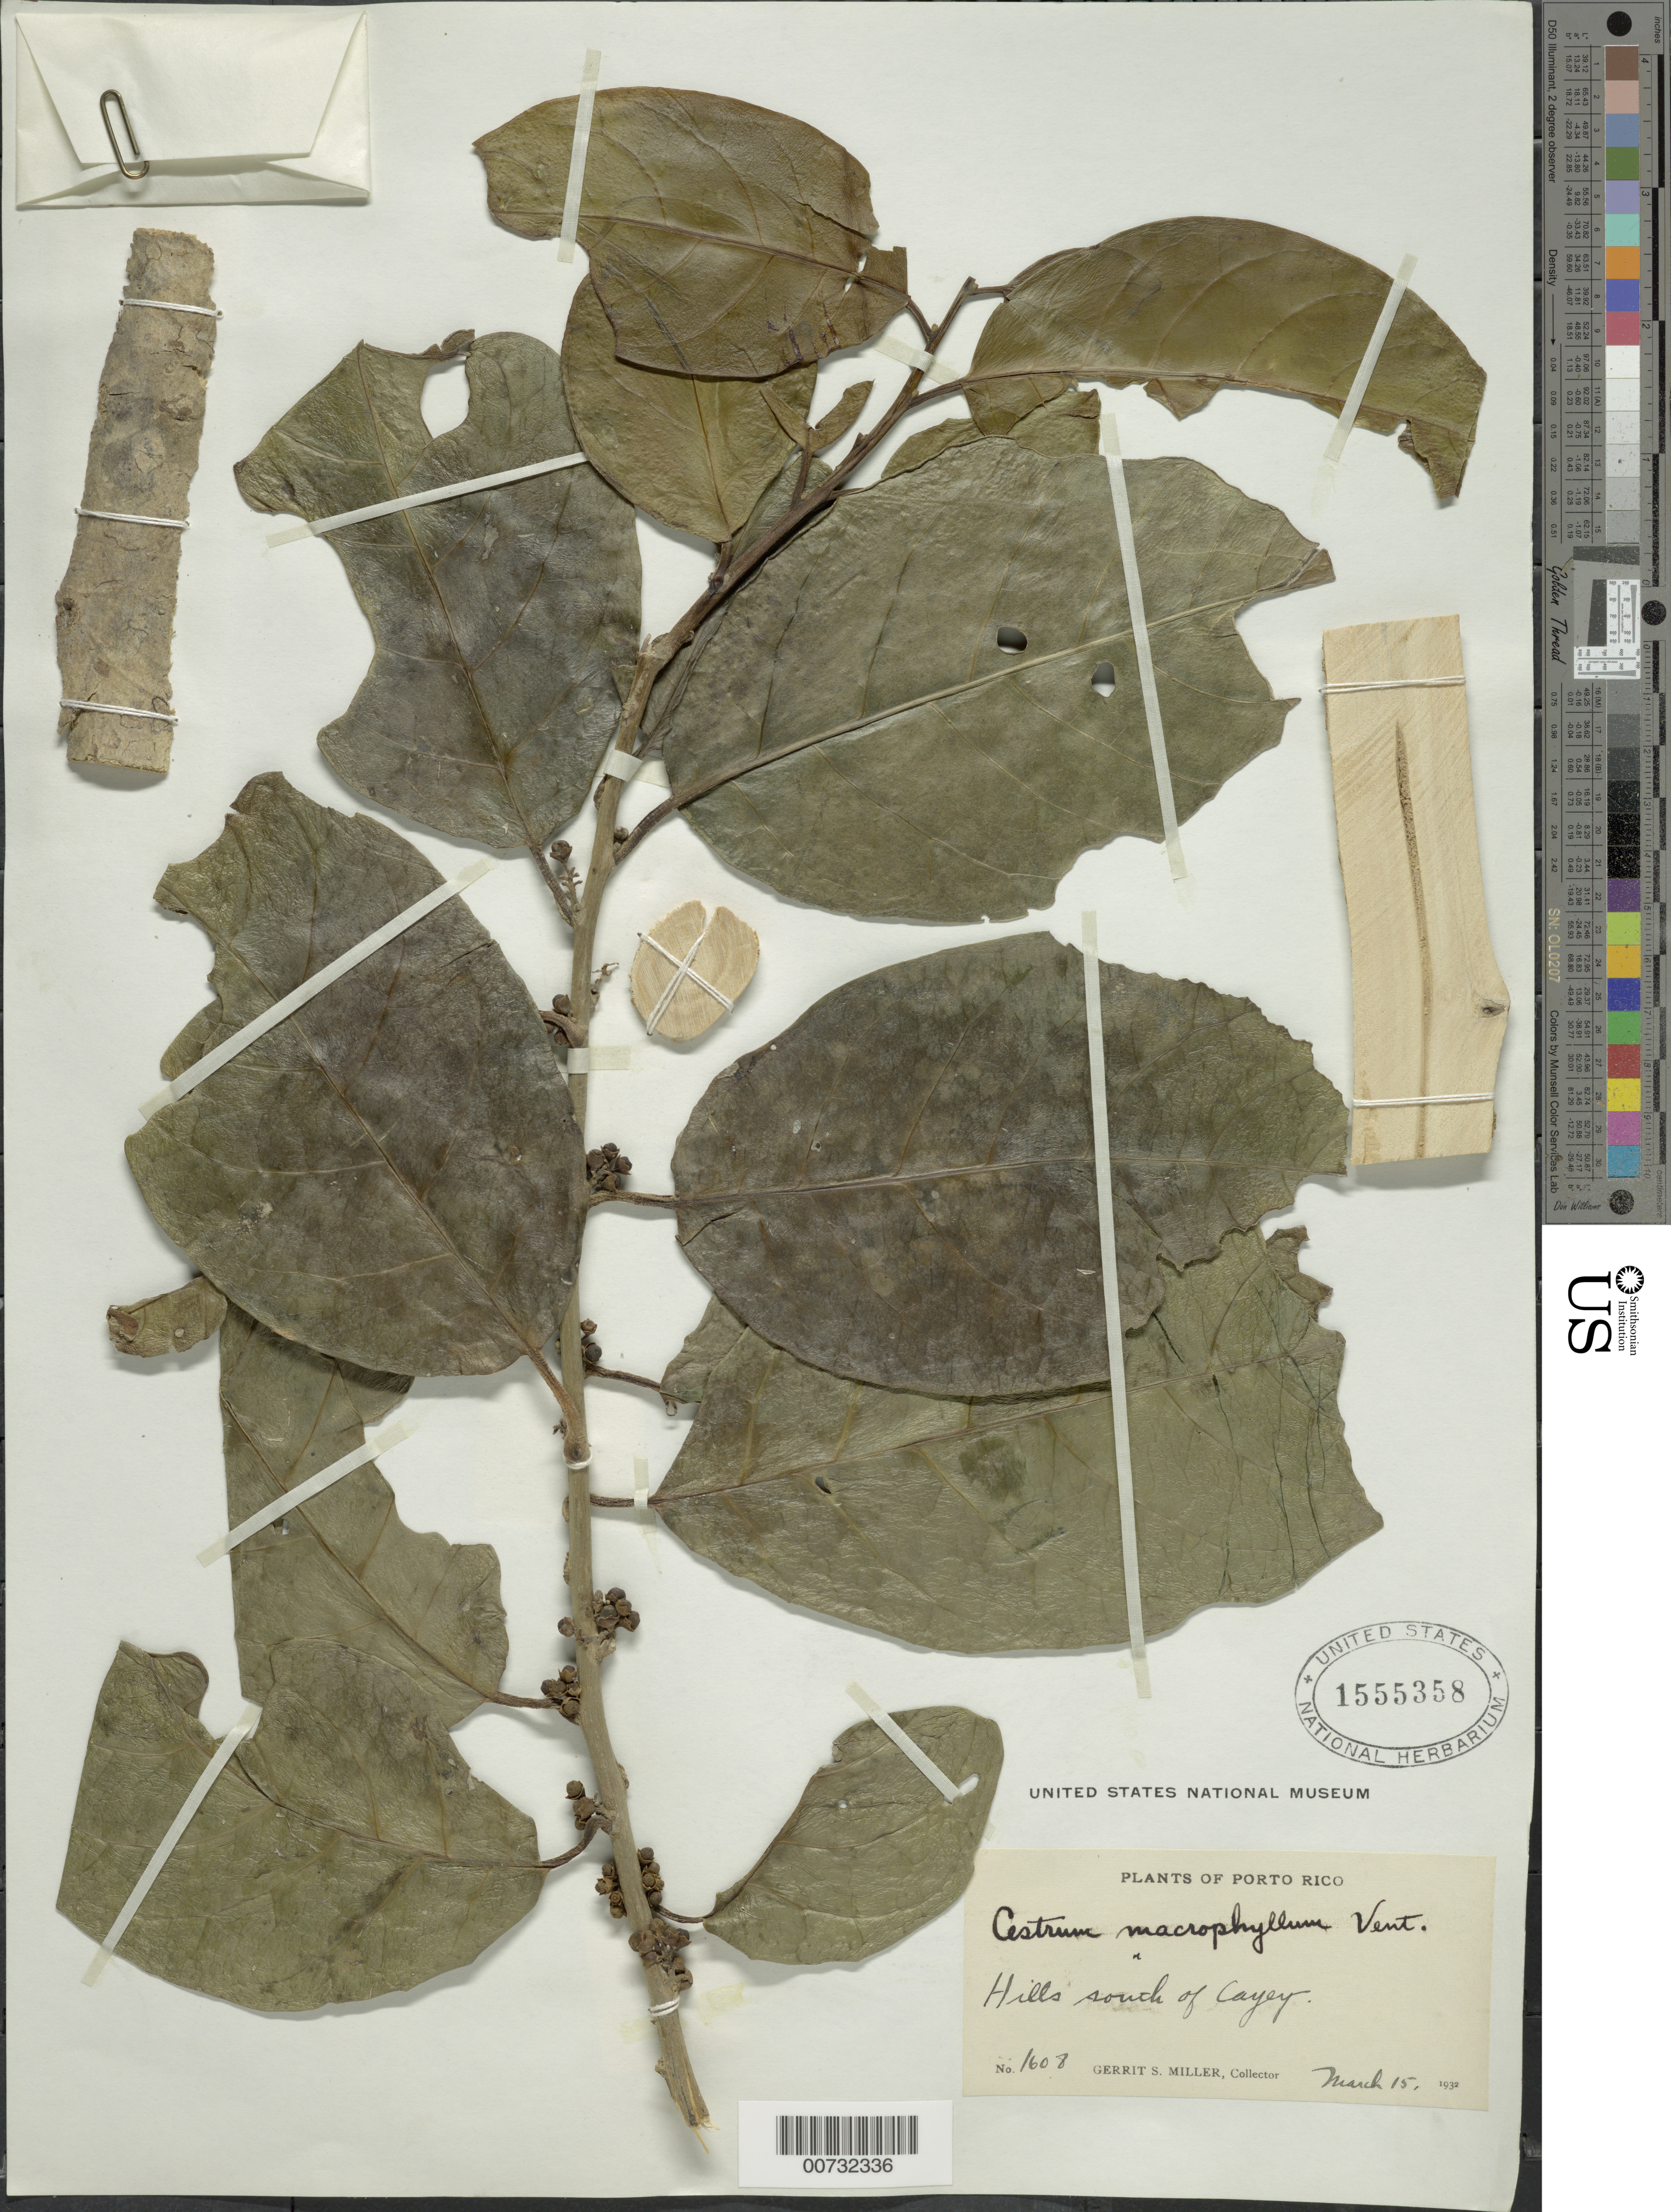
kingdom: Plantae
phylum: Tracheophyta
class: Magnoliopsida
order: Solanales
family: Solanaceae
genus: Cestrum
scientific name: Cestrum macrophyllum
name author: Vent.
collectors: G. S. Miller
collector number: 1608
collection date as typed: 15 Mar 1932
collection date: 1932-03-15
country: Puerto Rico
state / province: Cayey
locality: Cayey, S of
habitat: Hills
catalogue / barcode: US 1555358